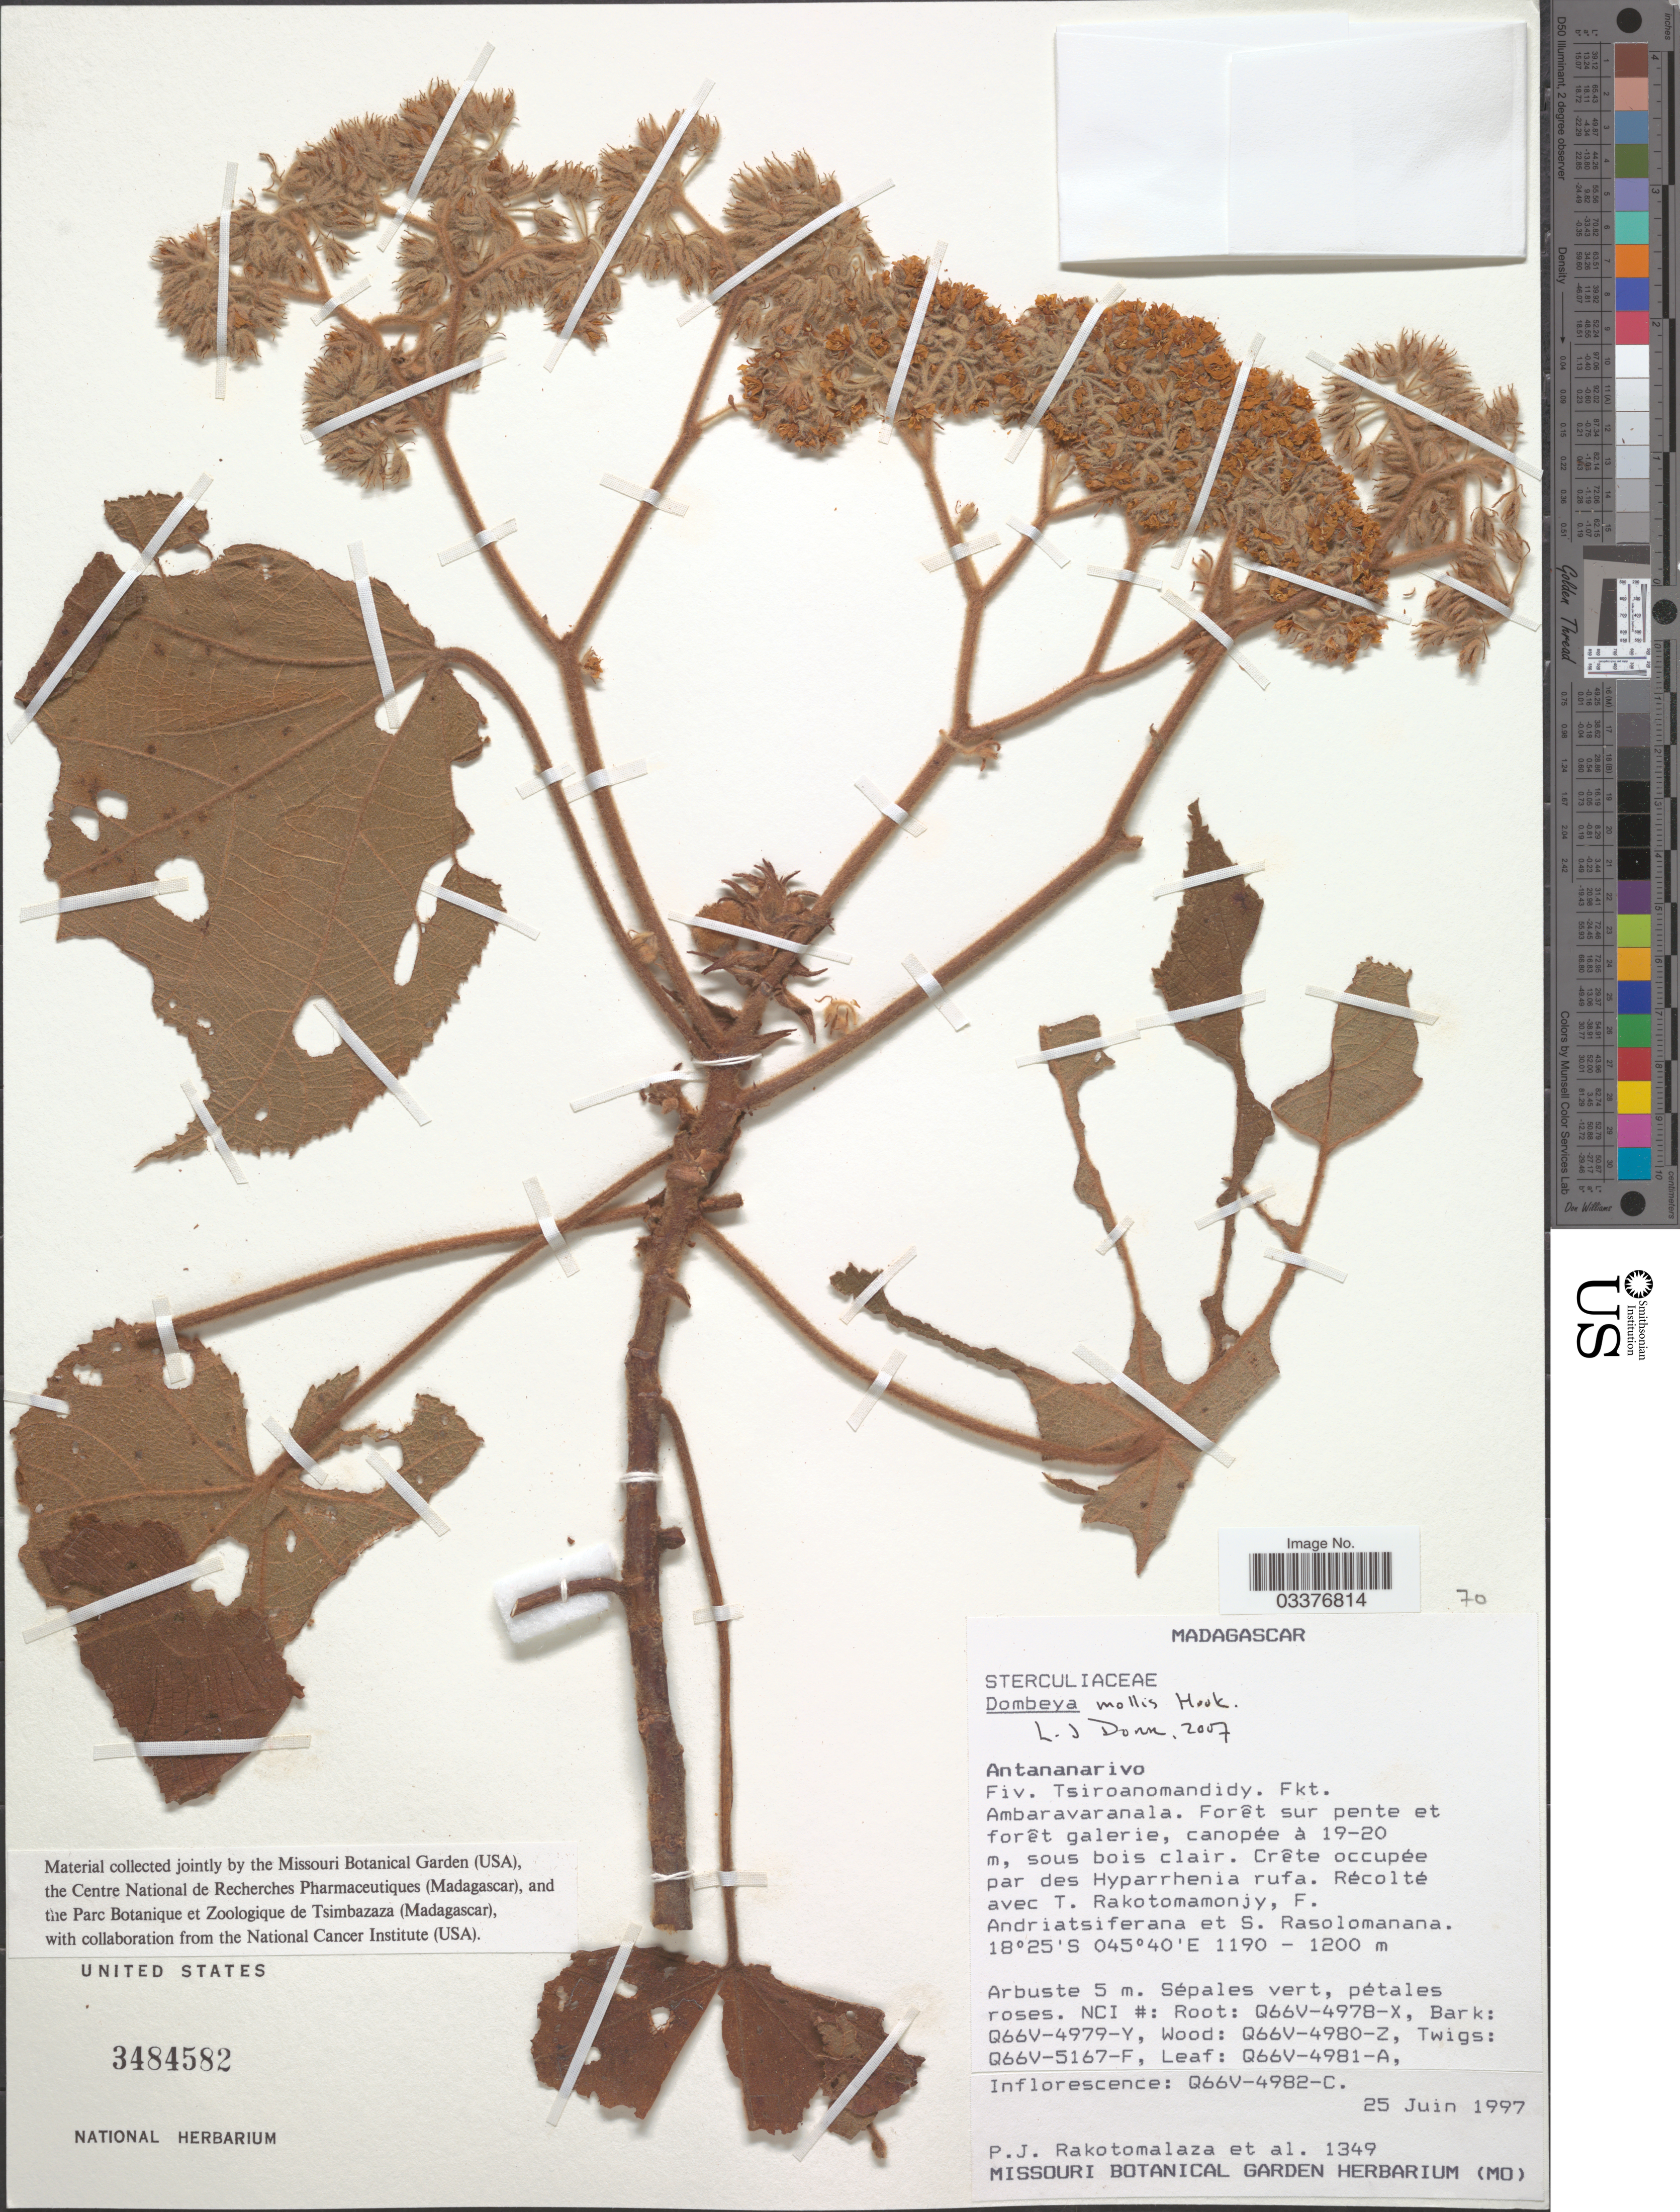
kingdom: Plantae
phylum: Tracheophyta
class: Magnoliopsida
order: Malvales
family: Malvaceae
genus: Dombeya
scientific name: Dombeya mollis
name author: Hook.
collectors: P. J. Rakotomalaza, T. Rakotomamonjy, F. Andriatsiferana & S. Rasolomanana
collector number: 1349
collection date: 1997-06-25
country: Madagascar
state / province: Bongolava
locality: Fiv. Tsiroanomandidy. Fkt. Ambaravaranala. Forêt sur pente et forêt galerie.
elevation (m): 1190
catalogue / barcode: US 3484582